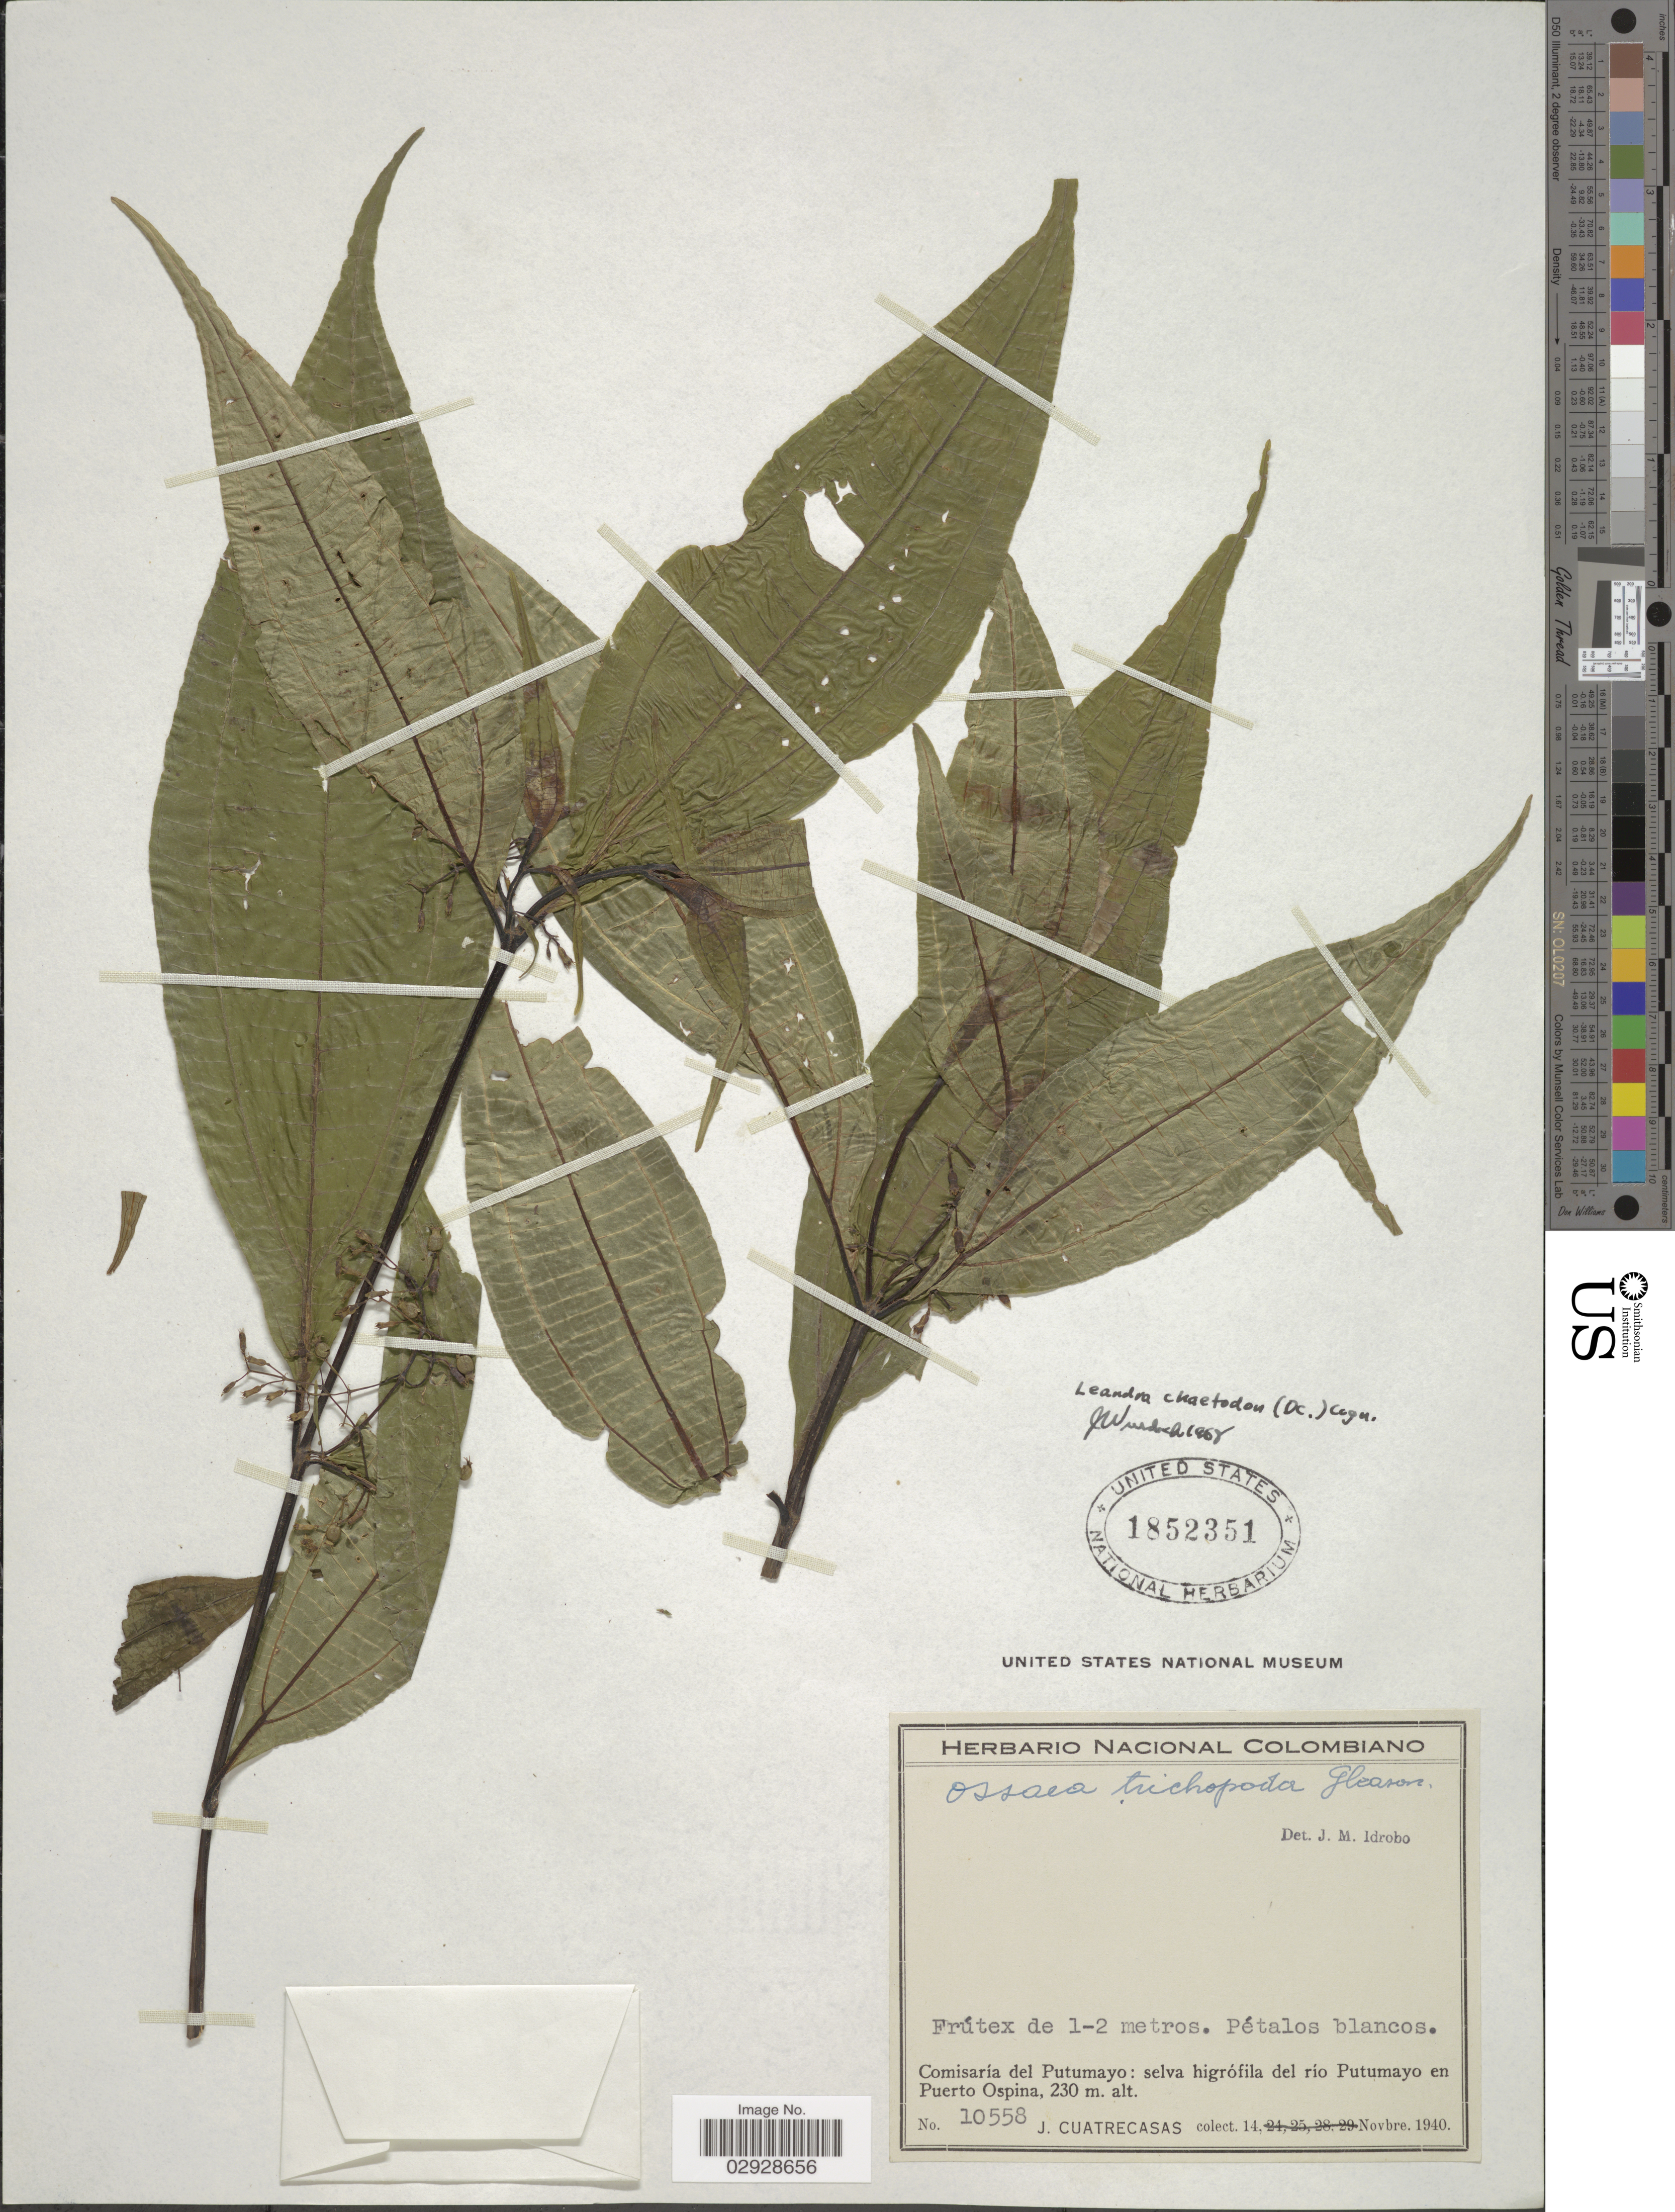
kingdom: Plantae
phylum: Tracheophyta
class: Magnoliopsida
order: Myrtales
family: Melastomataceae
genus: Leandra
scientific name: Leandra chaetodon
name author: (DC.) Cogn.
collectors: J. Cuatrecasas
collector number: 10558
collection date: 1940-11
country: Colombia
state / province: Putumayo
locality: Comisaría del Putumayo: selva higrófila del río Putumayo en Puerto Ospina.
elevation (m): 230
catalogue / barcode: US 1852351